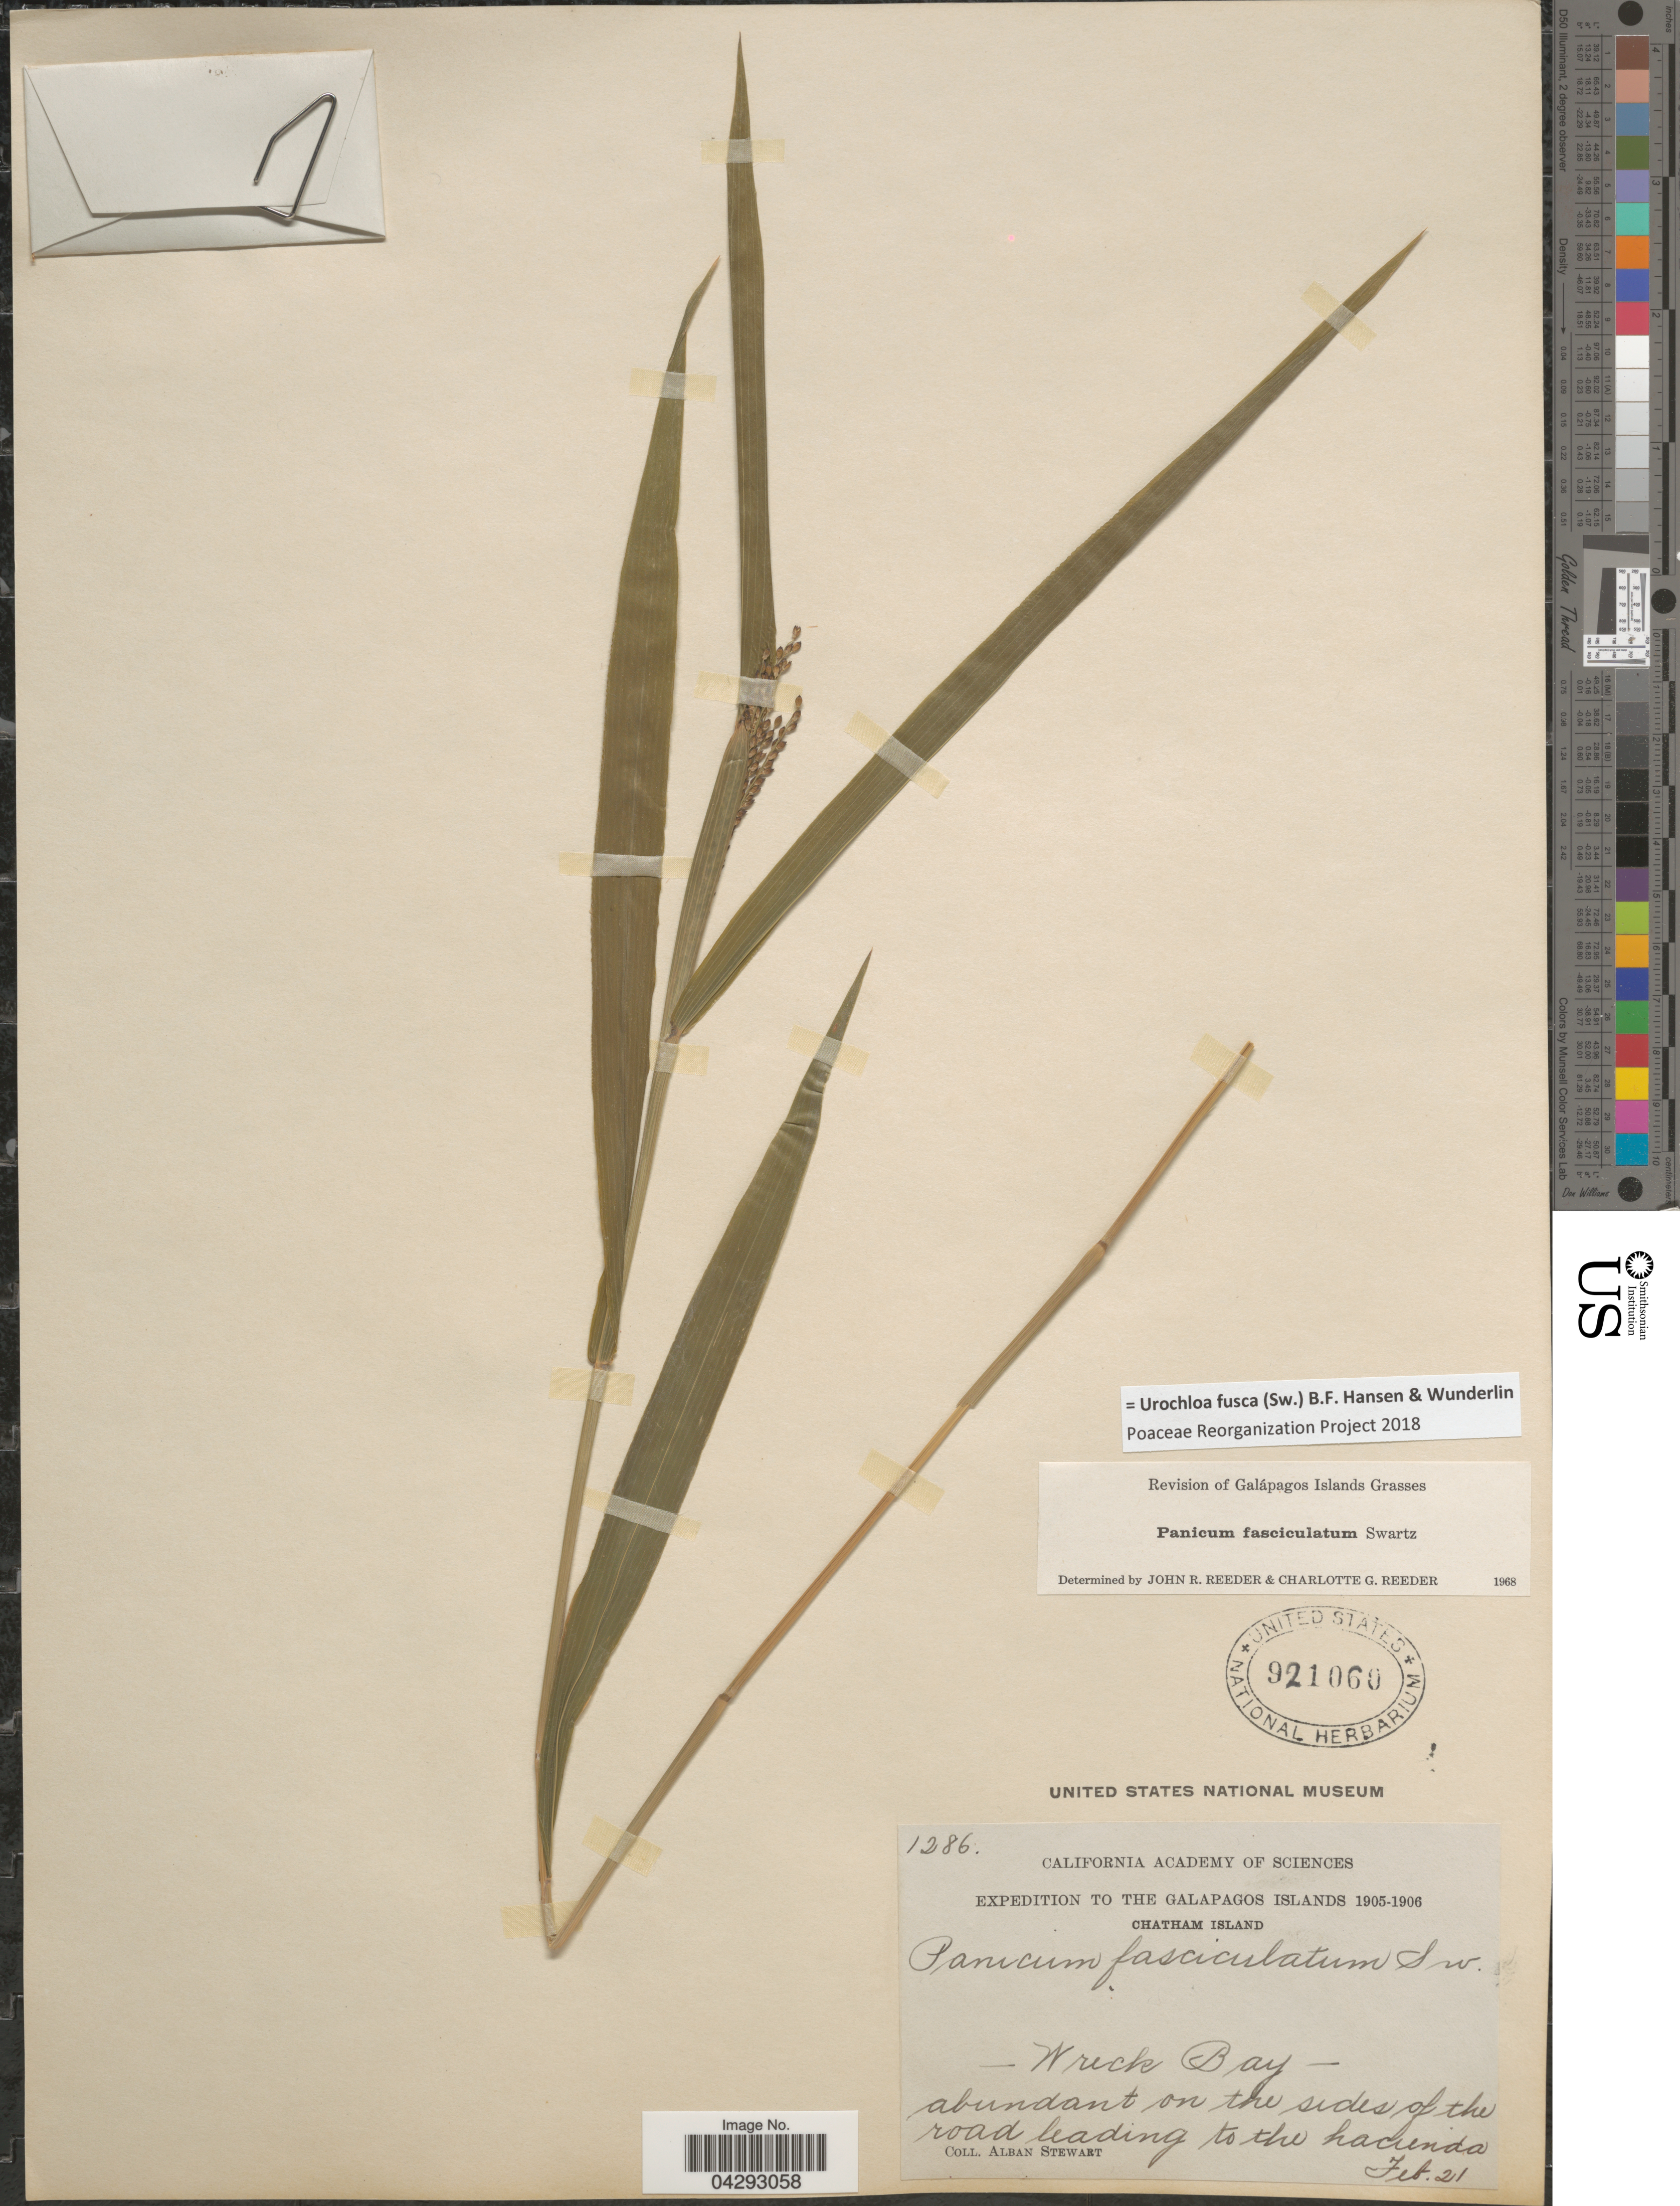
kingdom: Plantae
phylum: Tracheophyta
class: Liliopsida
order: Poales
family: Poaceae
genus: Urochloa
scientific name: Urochloa fusca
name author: (Sw.) B.F. Hansen & Wunderlin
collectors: A. Stewart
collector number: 1286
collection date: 1905-02-21/1906-02-21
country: Ecuador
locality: Expedition to the Galapagos Islands 1905-1906. Chatham Island. Wreck Bay. Abundant on the sides of the road leading to the hacienda.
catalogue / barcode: US 921060